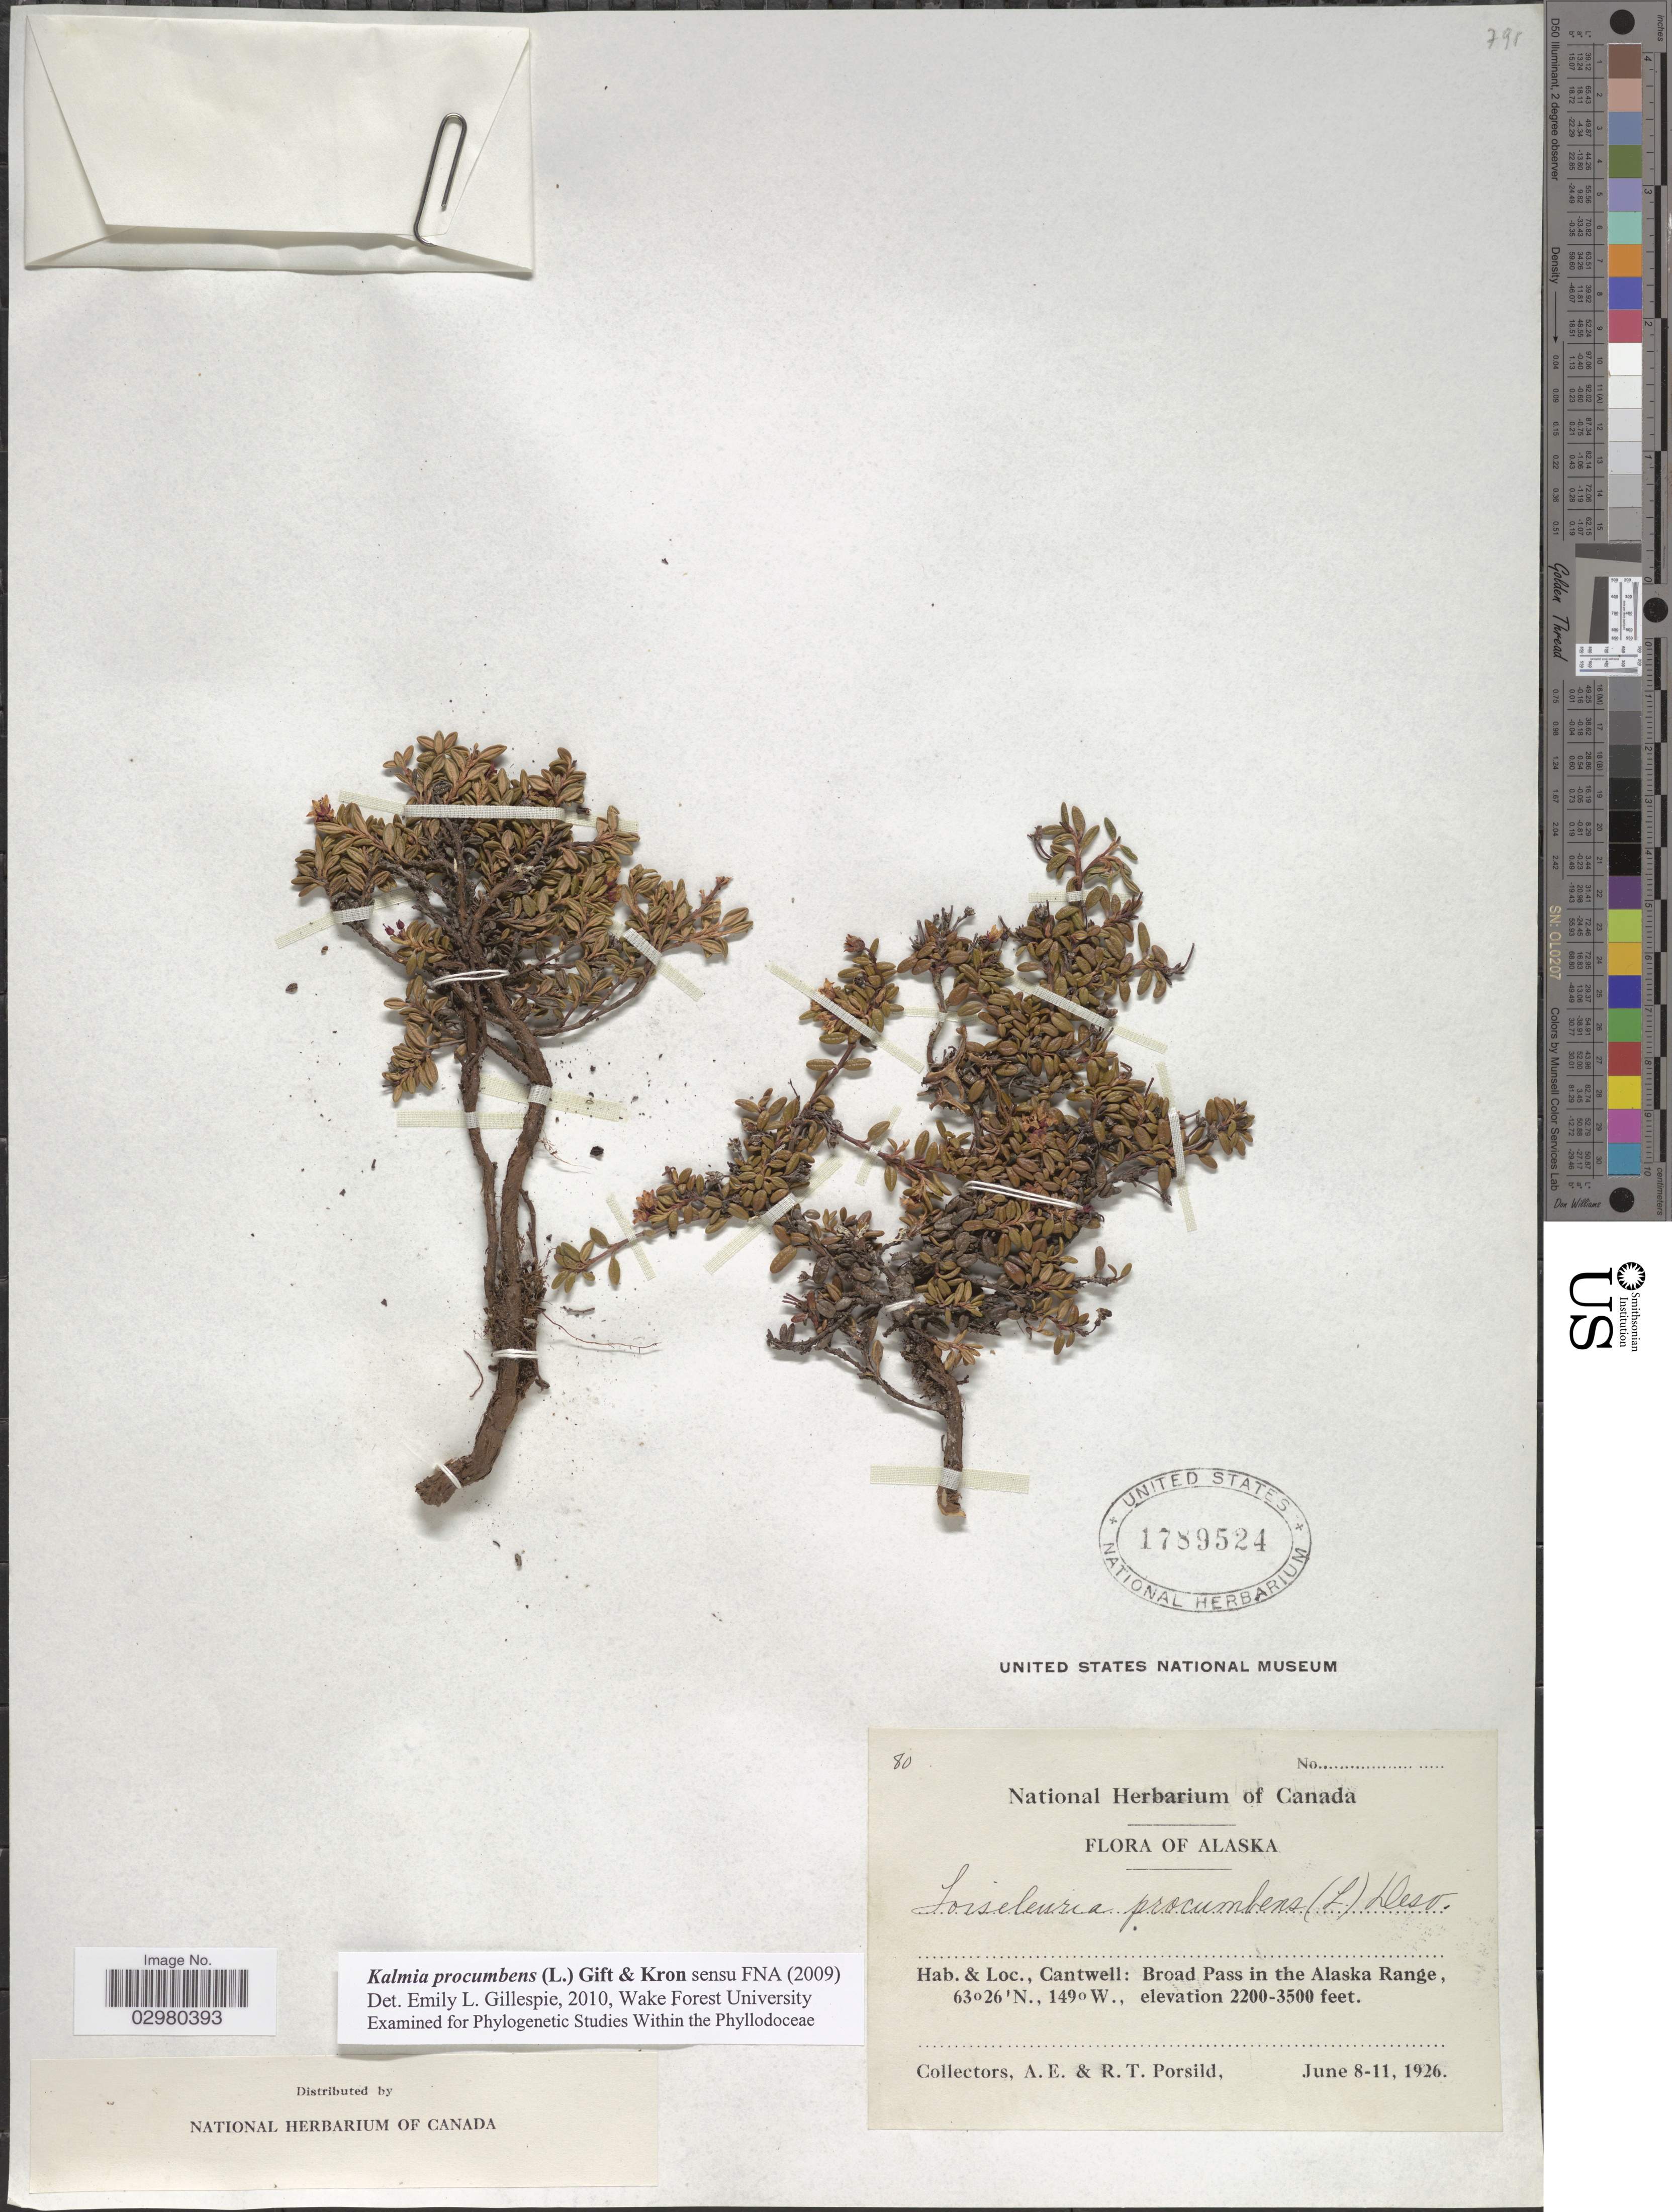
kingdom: Plantae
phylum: Tracheophyta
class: Magnoliopsida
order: Ericales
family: Ericaceae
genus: Loiseleuria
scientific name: Loiseleuria procumbens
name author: (L.) Desv.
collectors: A. E. Porsild & R. T. Porsild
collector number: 80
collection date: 1926-06-08/1926-06-11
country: United States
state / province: Alaska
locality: Broad Pass in the Alaska Range.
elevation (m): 671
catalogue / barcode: US 1789524